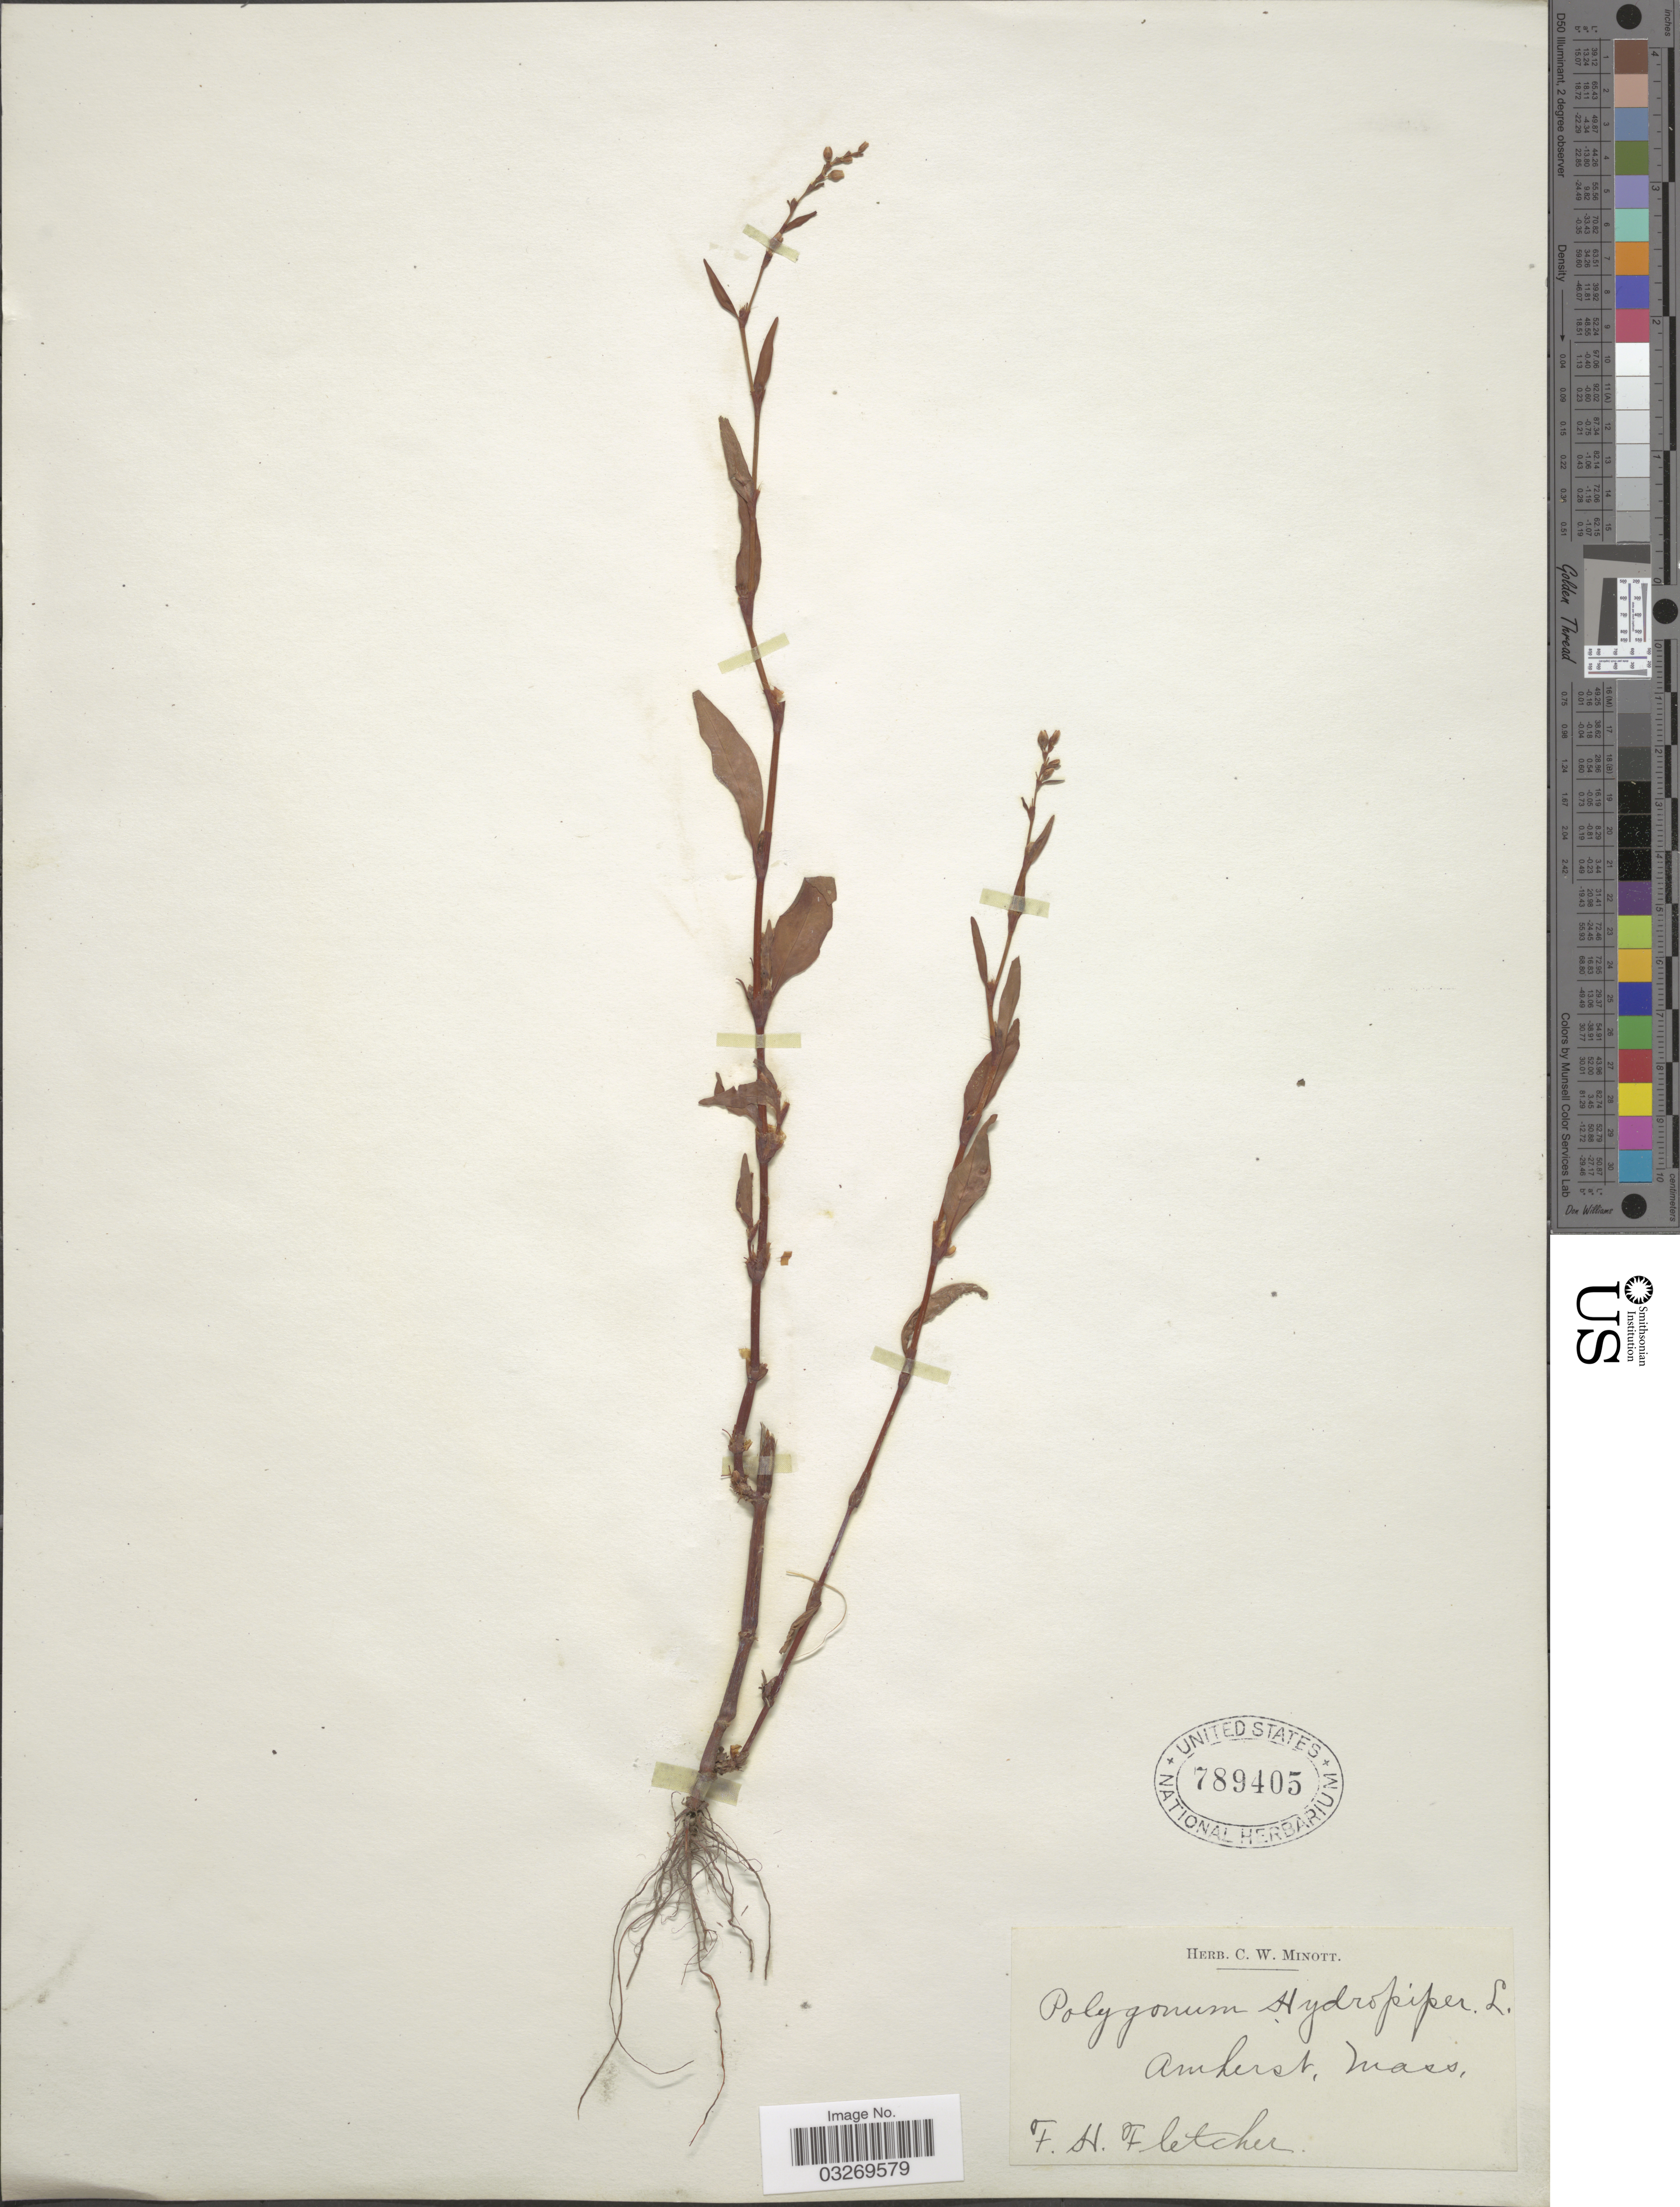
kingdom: Plantae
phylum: Tracheophyta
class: Magnoliopsida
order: Caryophyllales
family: Polygonaceae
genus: Persicaria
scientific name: Persicaria hydropiper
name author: (L.) Delarbre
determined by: Atha, D. E.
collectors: F. Fletcher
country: United States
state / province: Massachusetts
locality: Amherst.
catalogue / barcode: US 789405